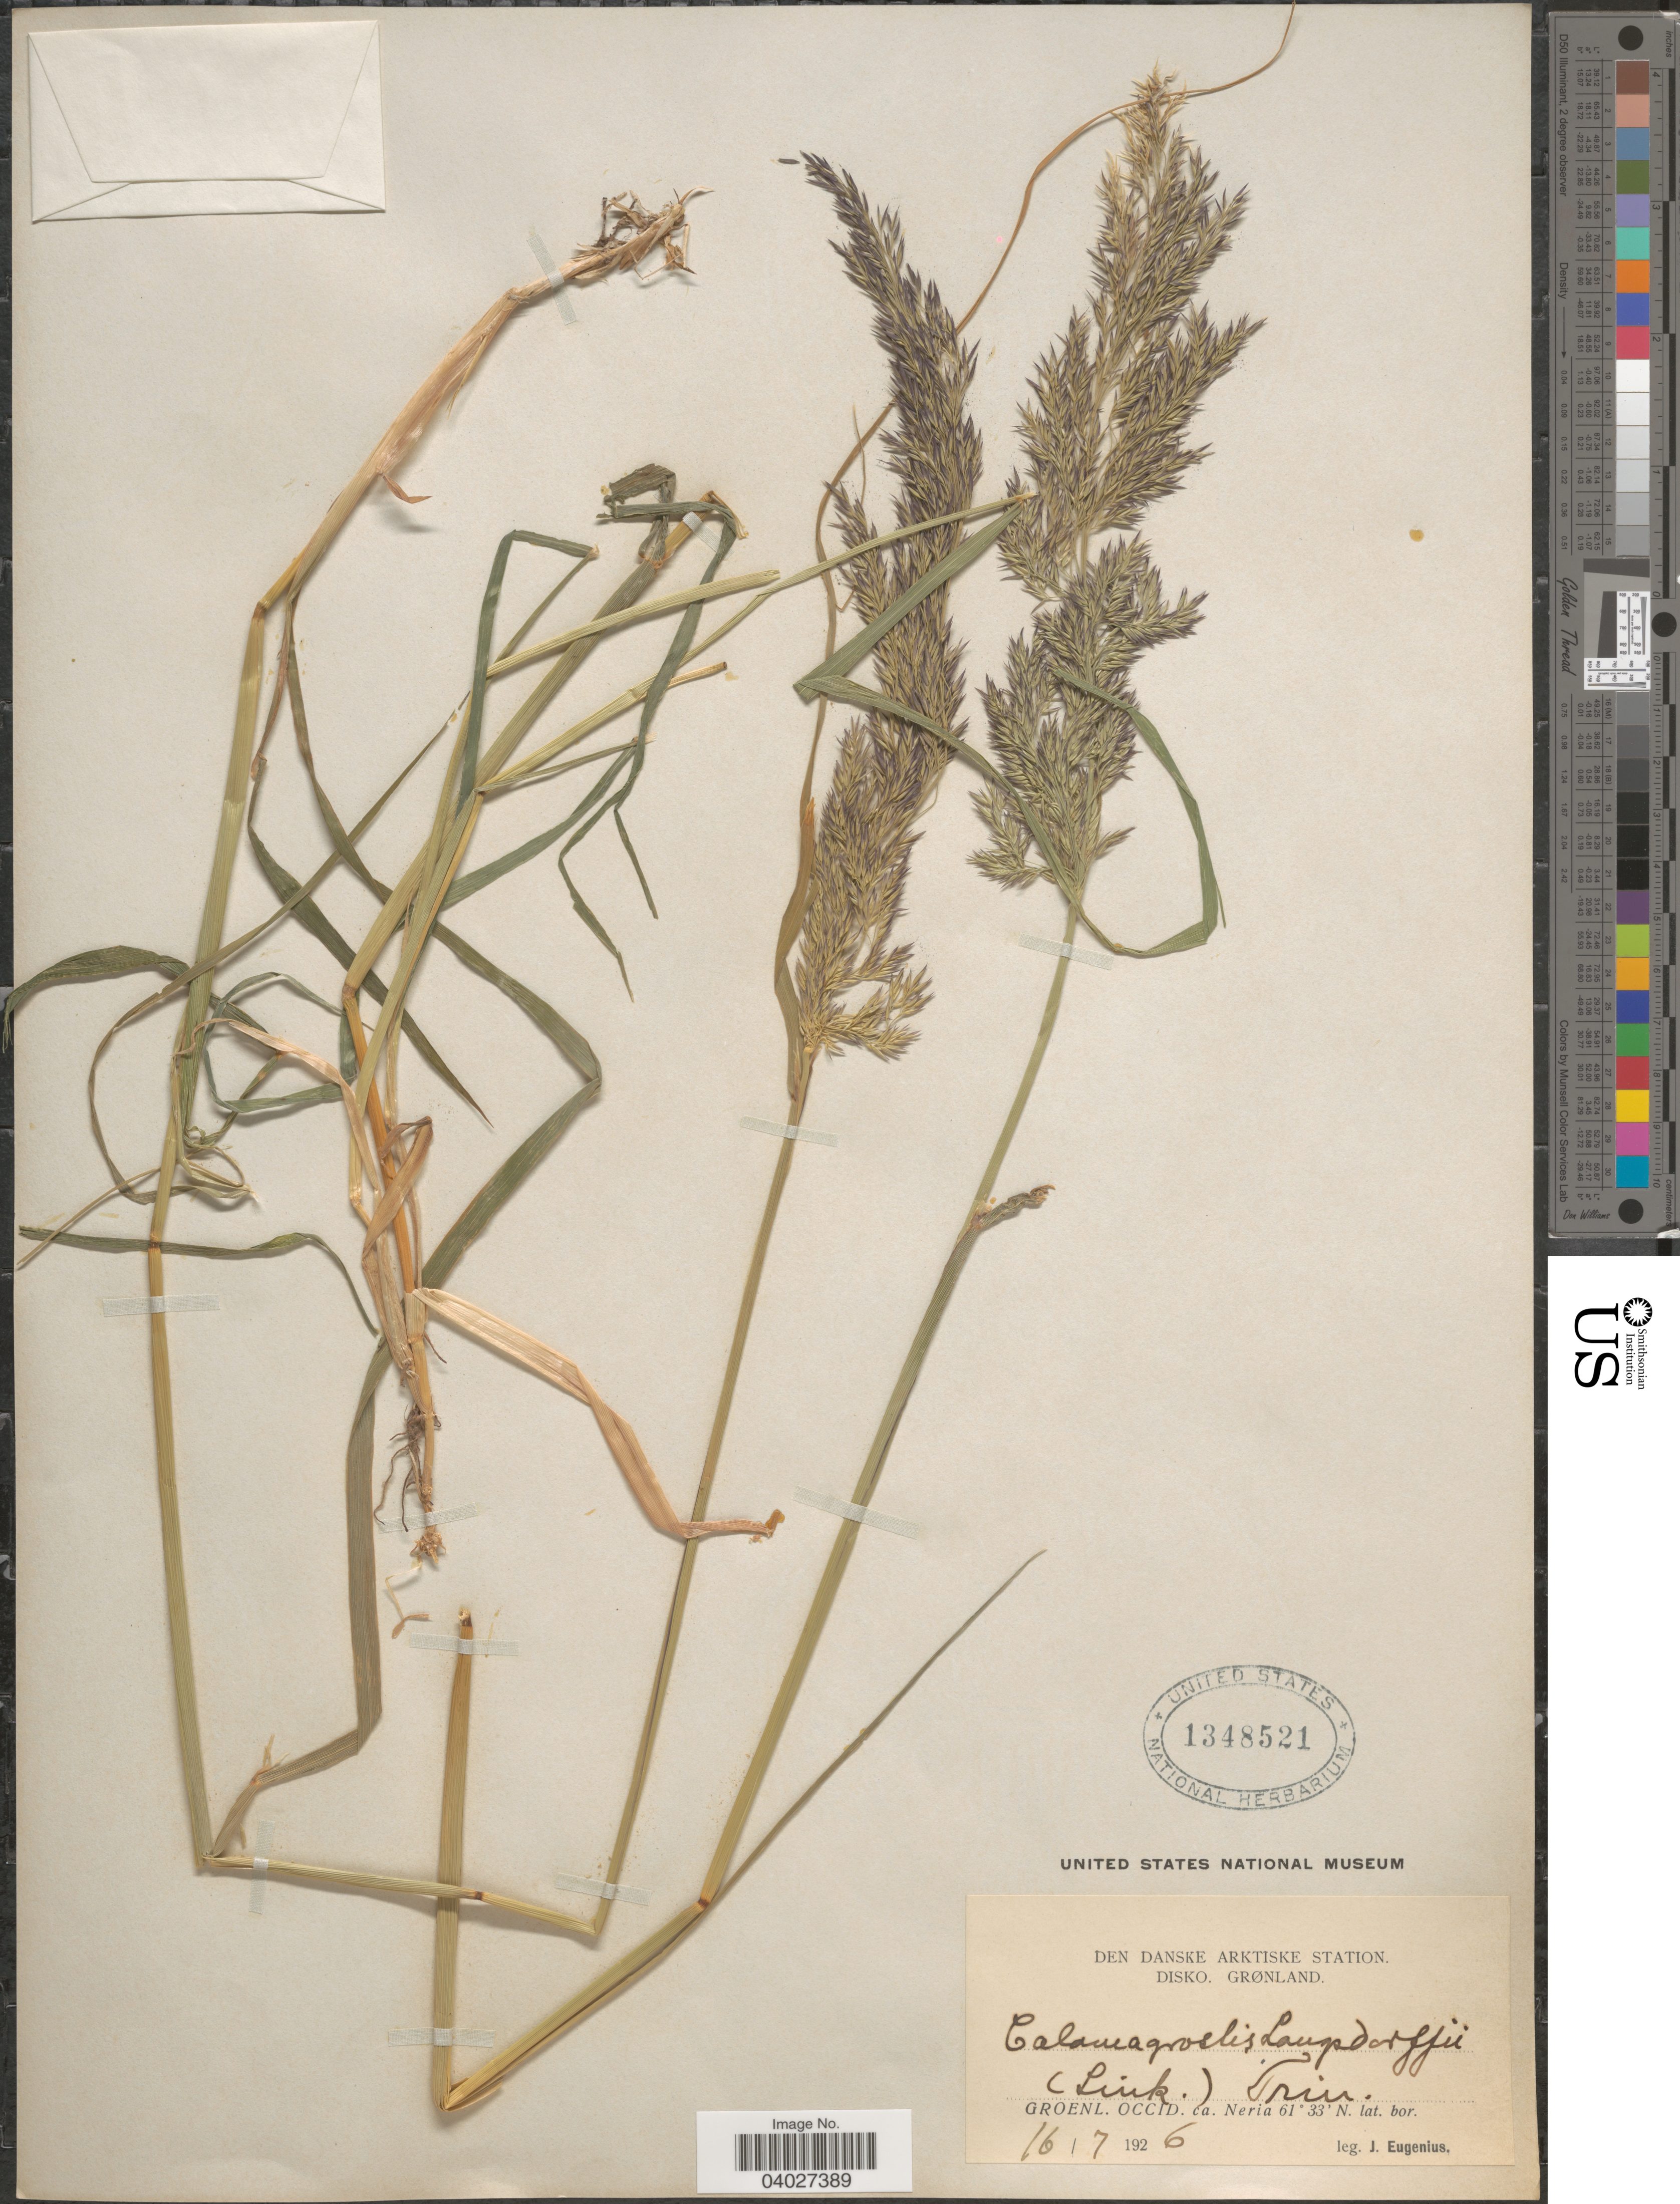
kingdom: Plantae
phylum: Tracheophyta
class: Liliopsida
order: Poales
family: Poaceae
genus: Calamagrostis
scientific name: Calamagrostis canadensis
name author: (Michx.) P. Beauv.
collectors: J. Eugenius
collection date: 1926-07-16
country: Greenland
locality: Den Danske Arktiske Station. Disko. Grønland. Groenl. Occid. ca. Neria.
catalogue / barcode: US 1348521